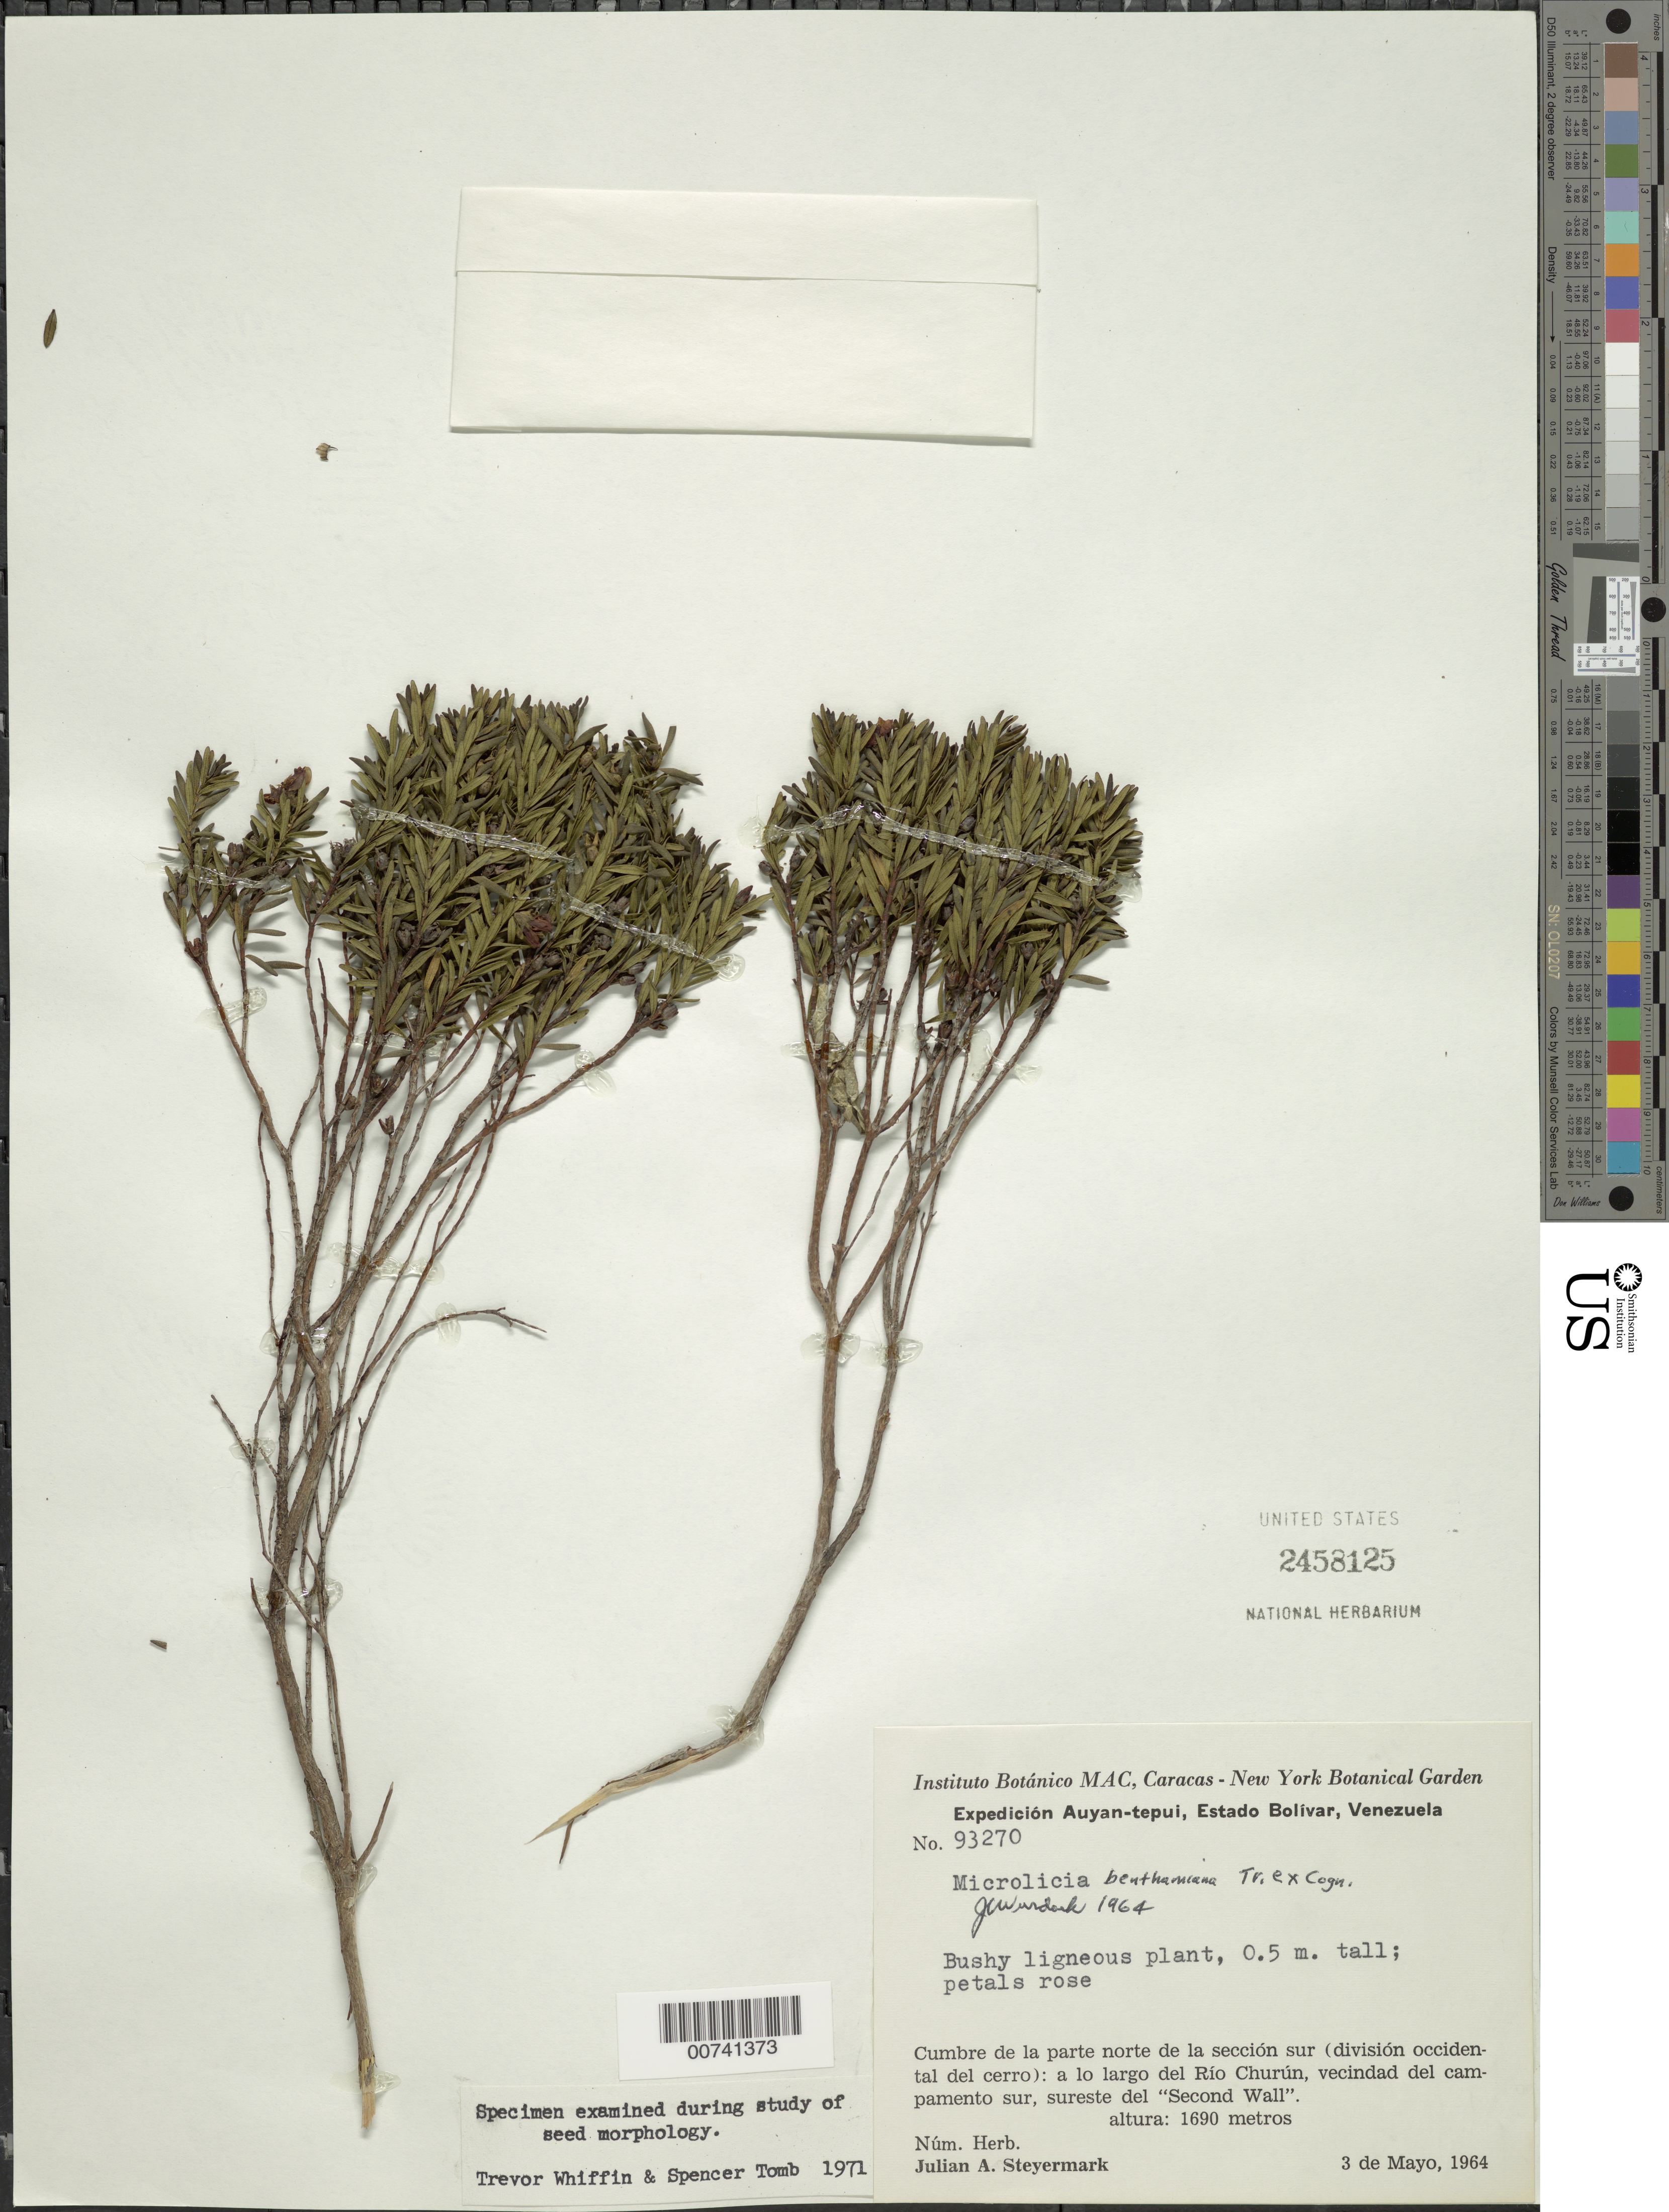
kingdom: Plantae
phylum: Tracheophyta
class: Magnoliopsida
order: Myrtales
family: Melastomataceae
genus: Microlicia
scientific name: Microlicia benthamiana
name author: Triana ex Cogn.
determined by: Wurdack, John J., (US), US (UNITED STATES)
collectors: J. Steyermark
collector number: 93270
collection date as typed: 3-May-64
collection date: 1964-05-03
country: Venezuela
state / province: Bolívar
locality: Auyan-tepuí, Río Churún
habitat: Along river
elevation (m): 1690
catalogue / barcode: US 2458125